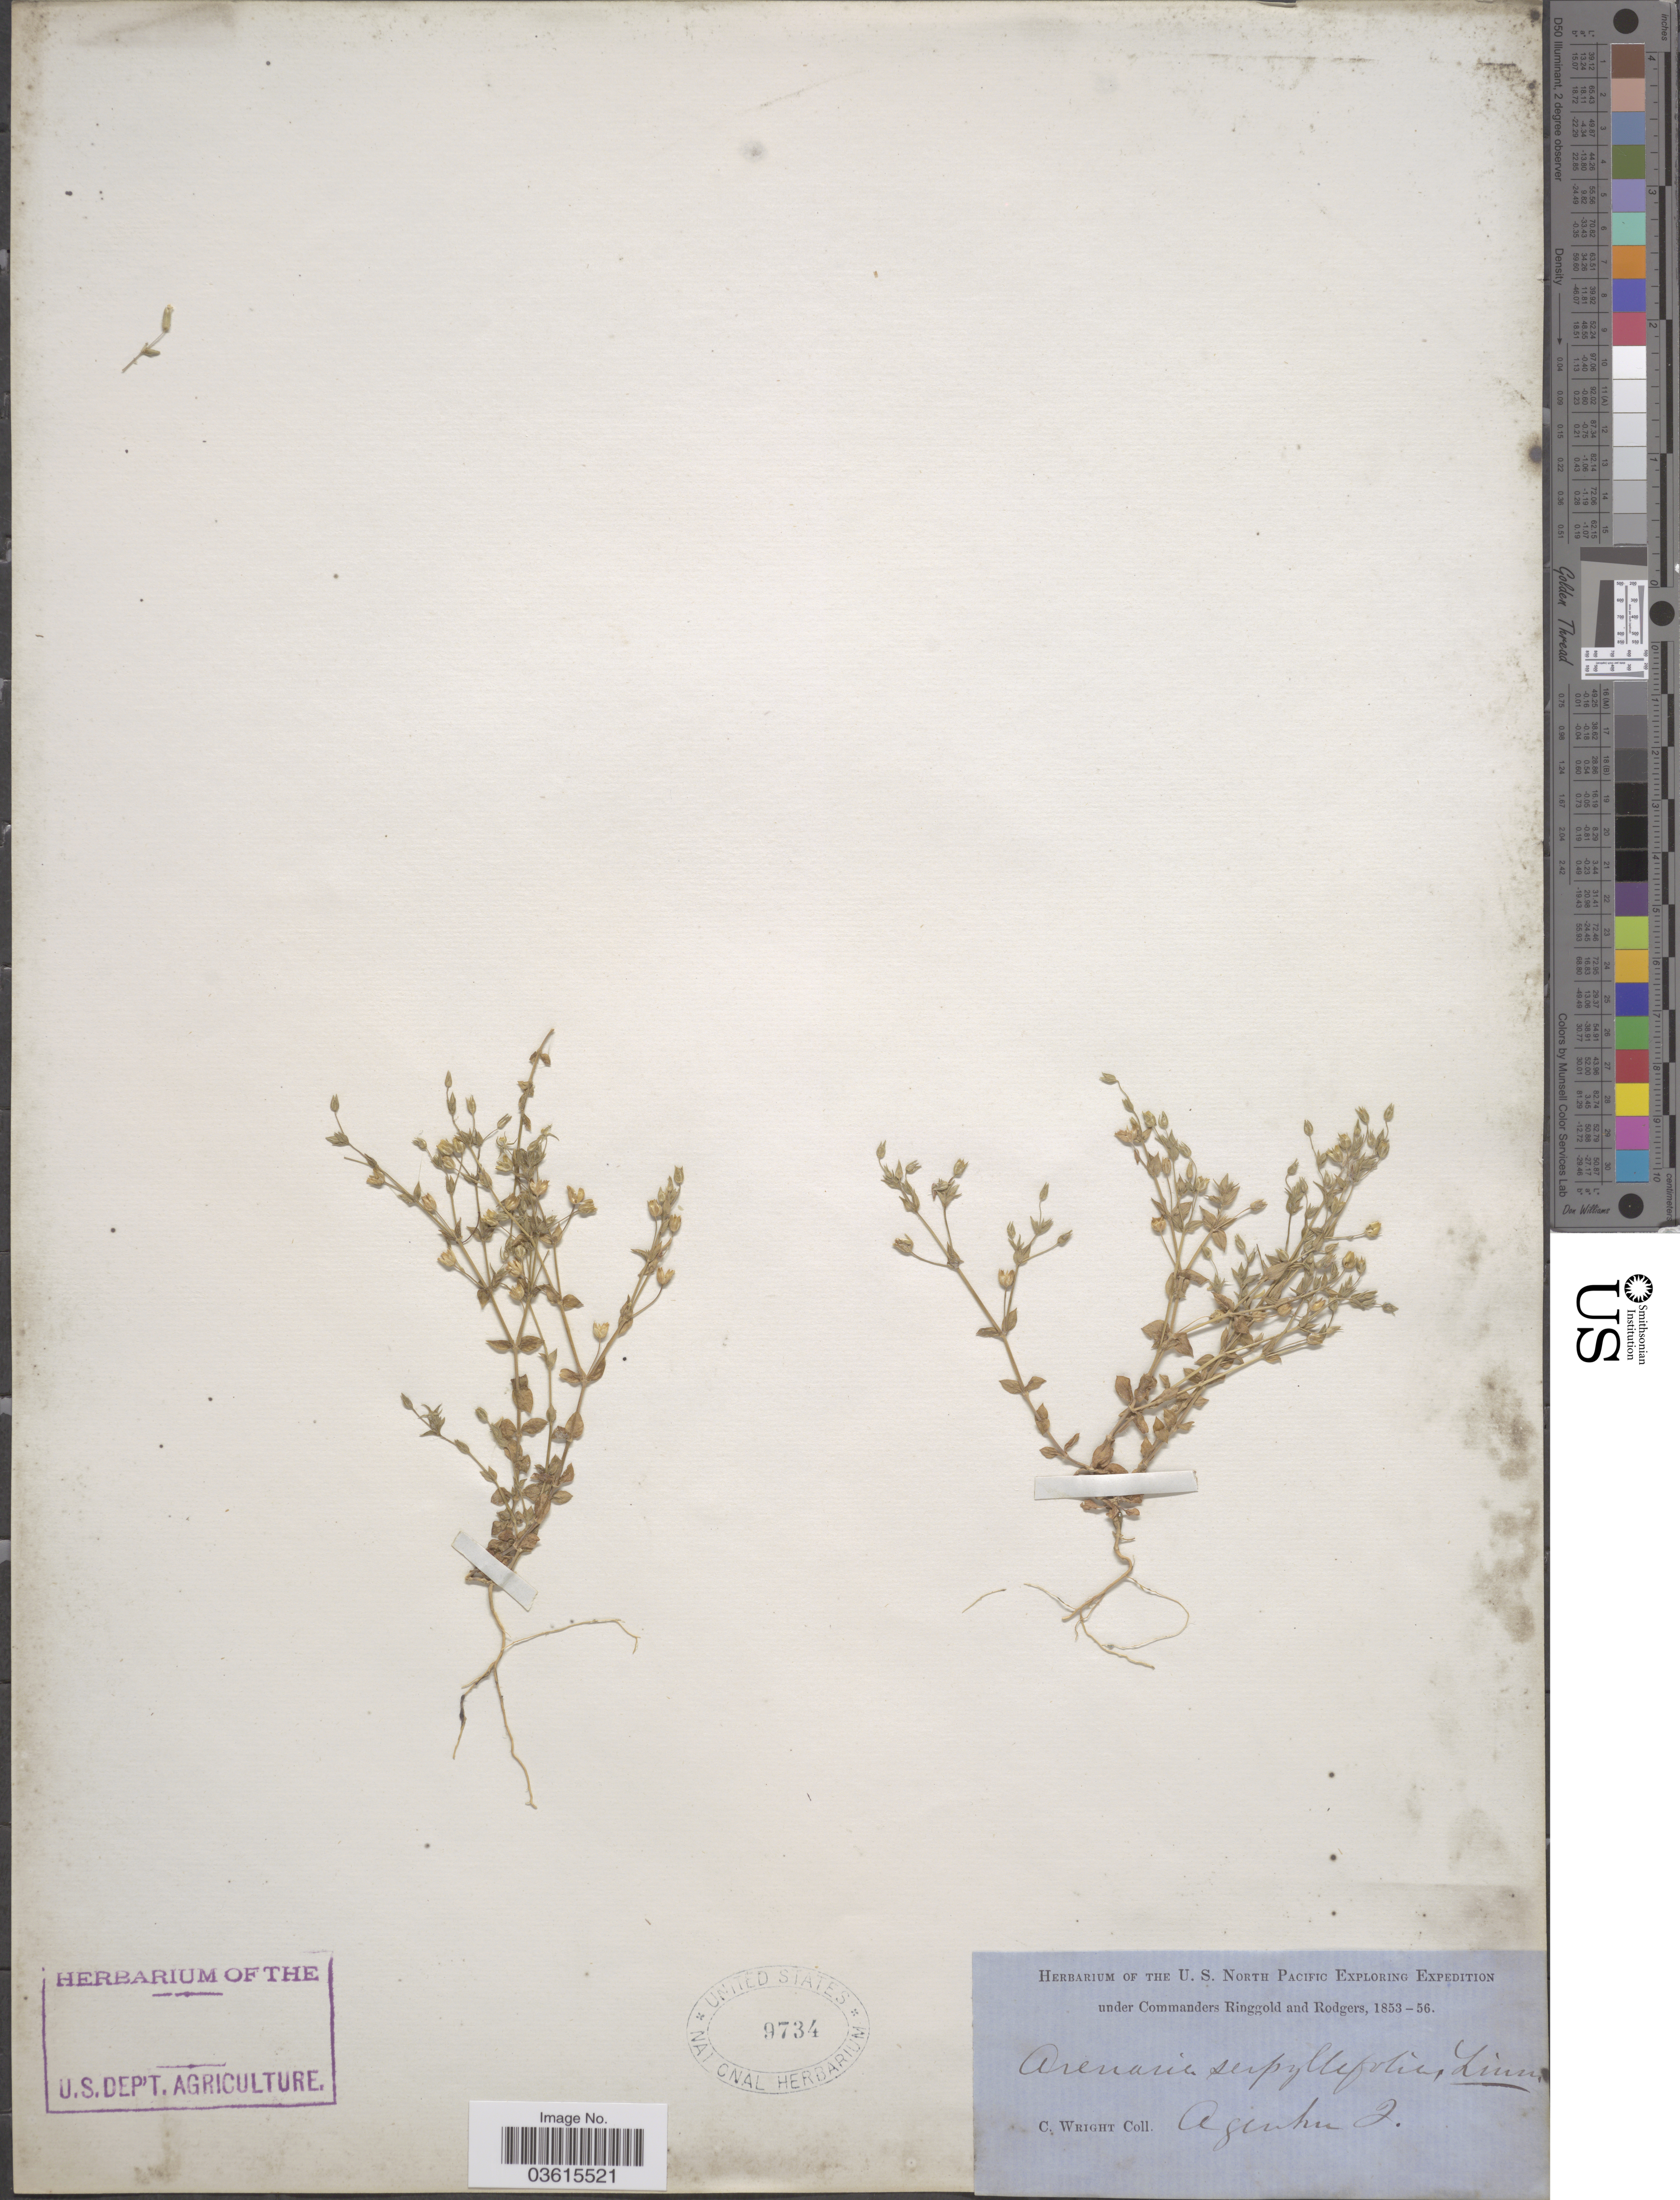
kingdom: Plantae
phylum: Tracheophyta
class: Magnoliopsida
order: Caryophyllales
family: Caryophyllaceae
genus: Arenaria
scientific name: Arenaria serpyllifolia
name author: L.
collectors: C. Wright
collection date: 1853/1856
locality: Ageuku I. [interpreted]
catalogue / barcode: US 9734